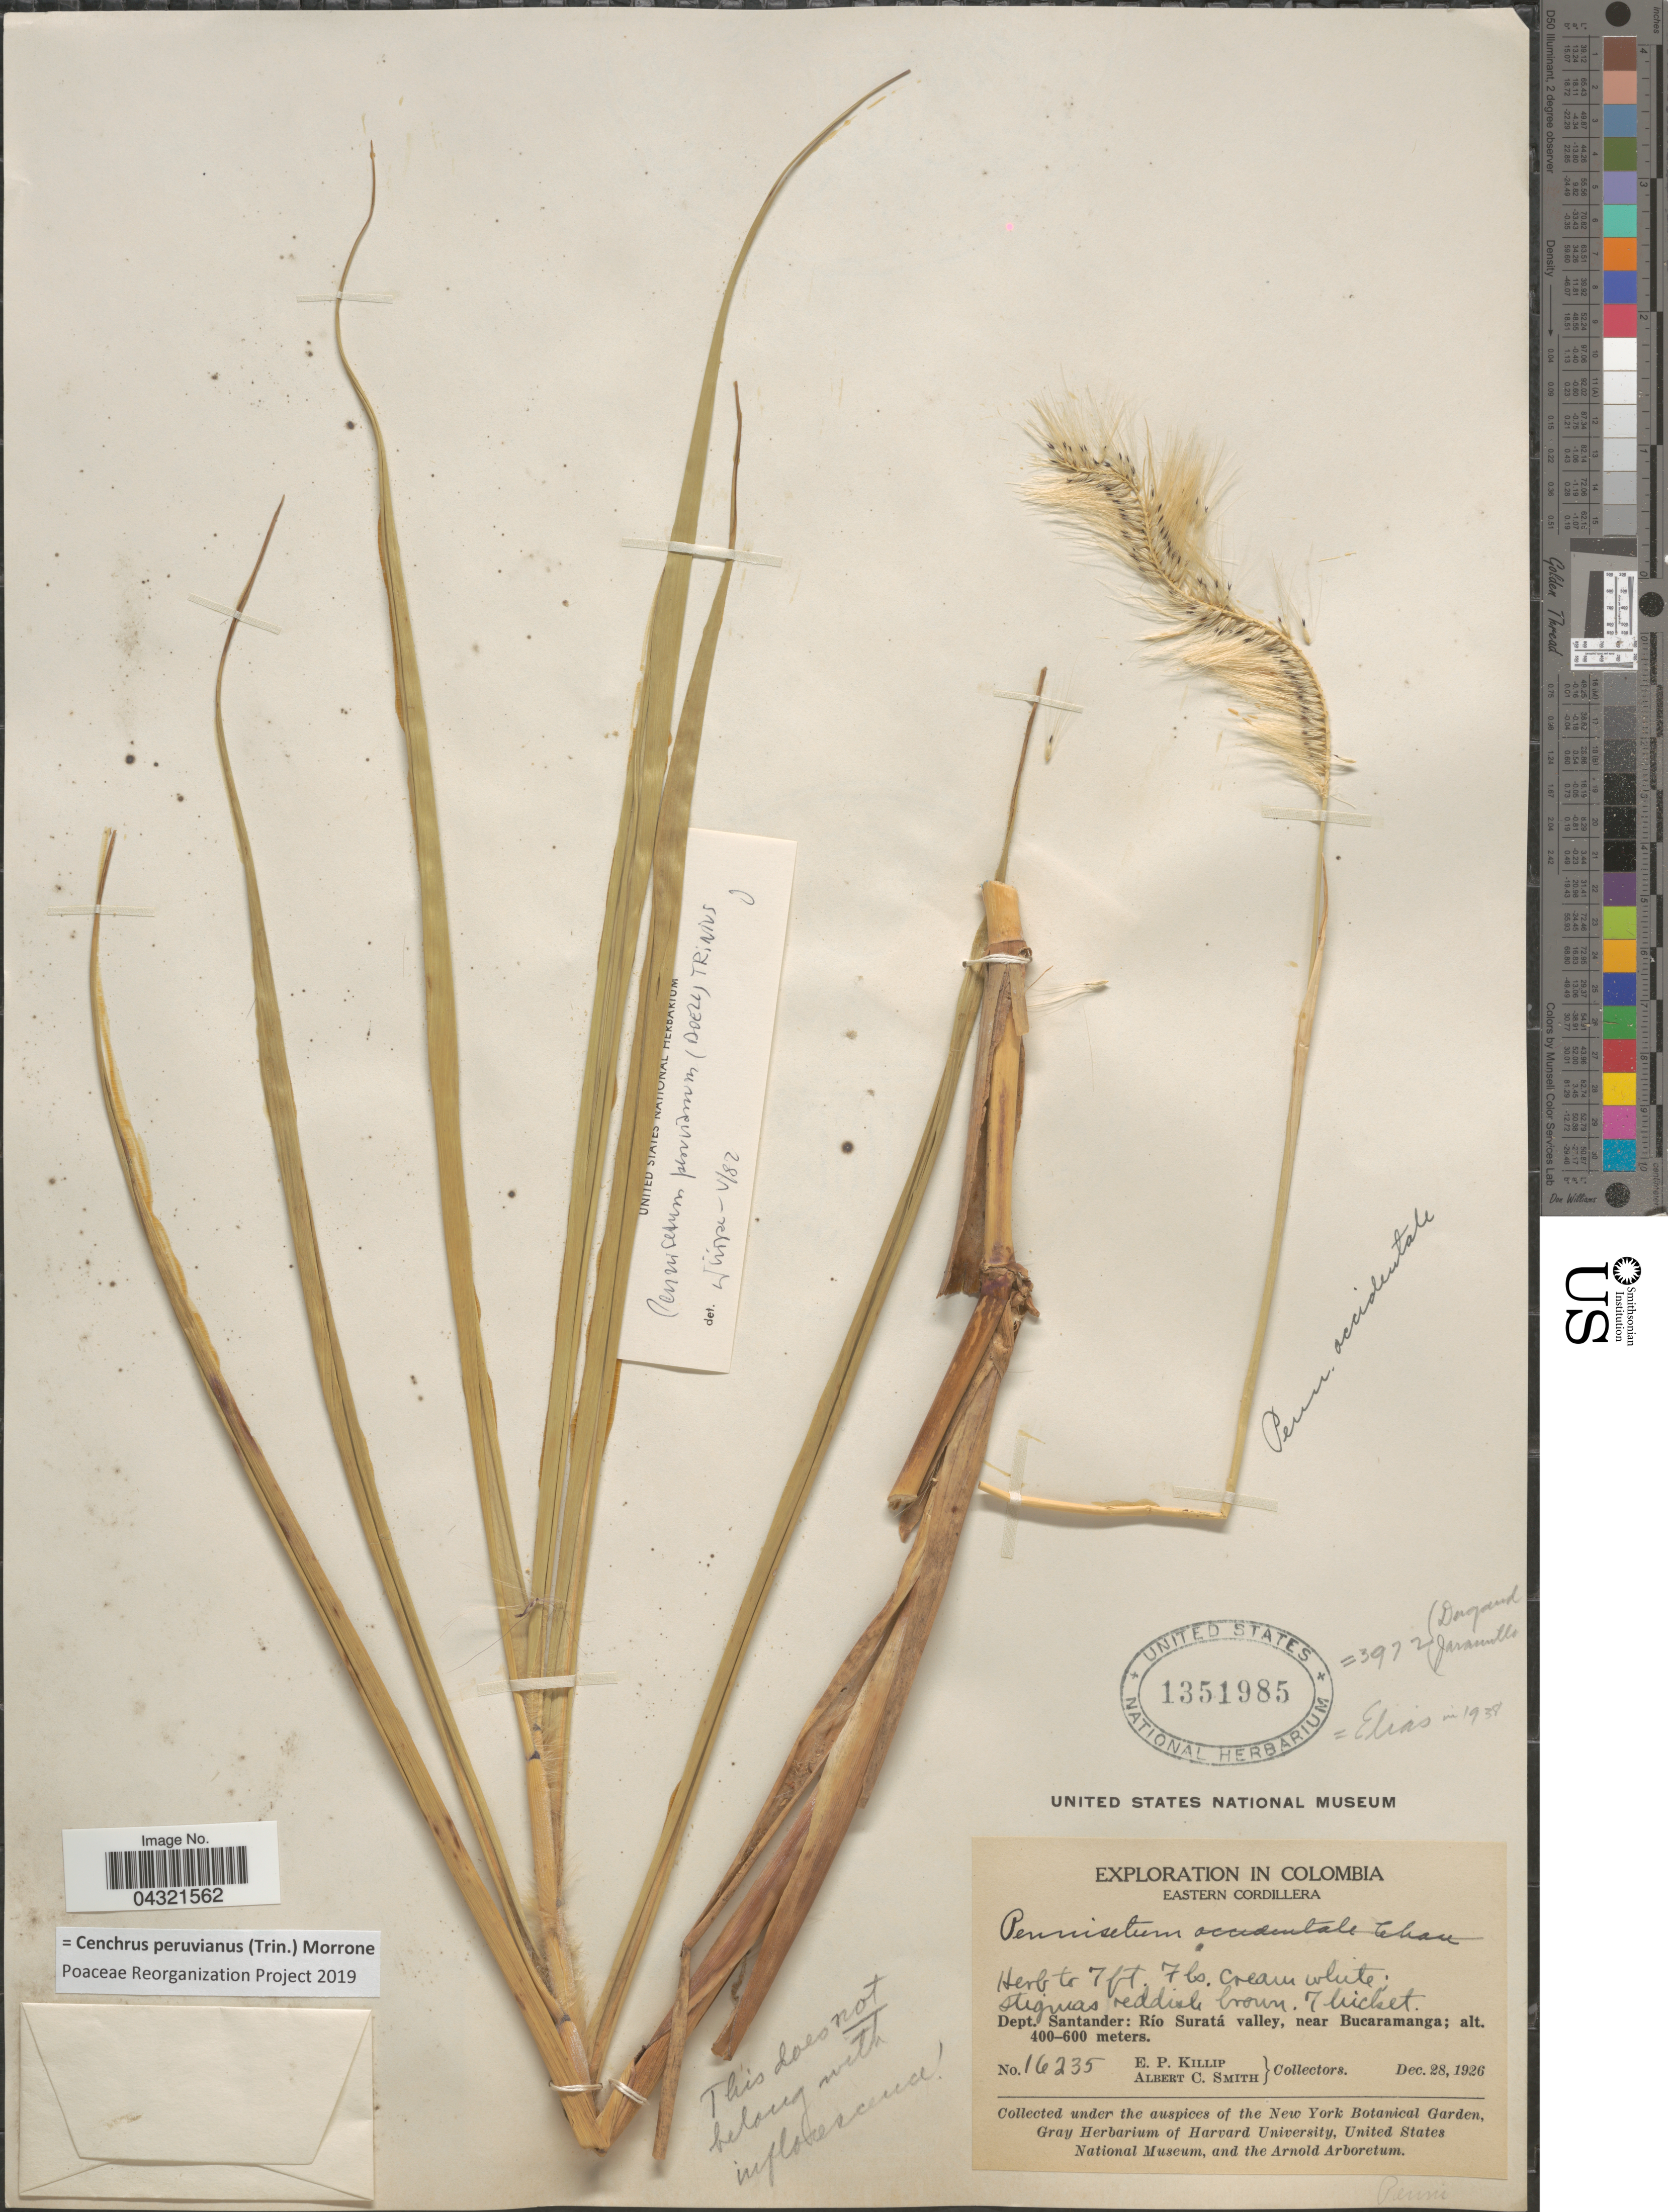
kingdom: Plantae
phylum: Tracheophyta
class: Liliopsida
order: Poales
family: Poaceae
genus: Cenchrus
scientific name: Cenchrus peruvianus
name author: (Trin.) Morrone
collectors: E. P. Killip & A. C. Smith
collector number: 16235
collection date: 1926-12-28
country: Colombia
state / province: Santander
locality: Exploration in Colombia. Estaern Cordillera. Dept. Santander: Río Suratá valley, near Bucaramanga.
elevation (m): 400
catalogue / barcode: US 1351985